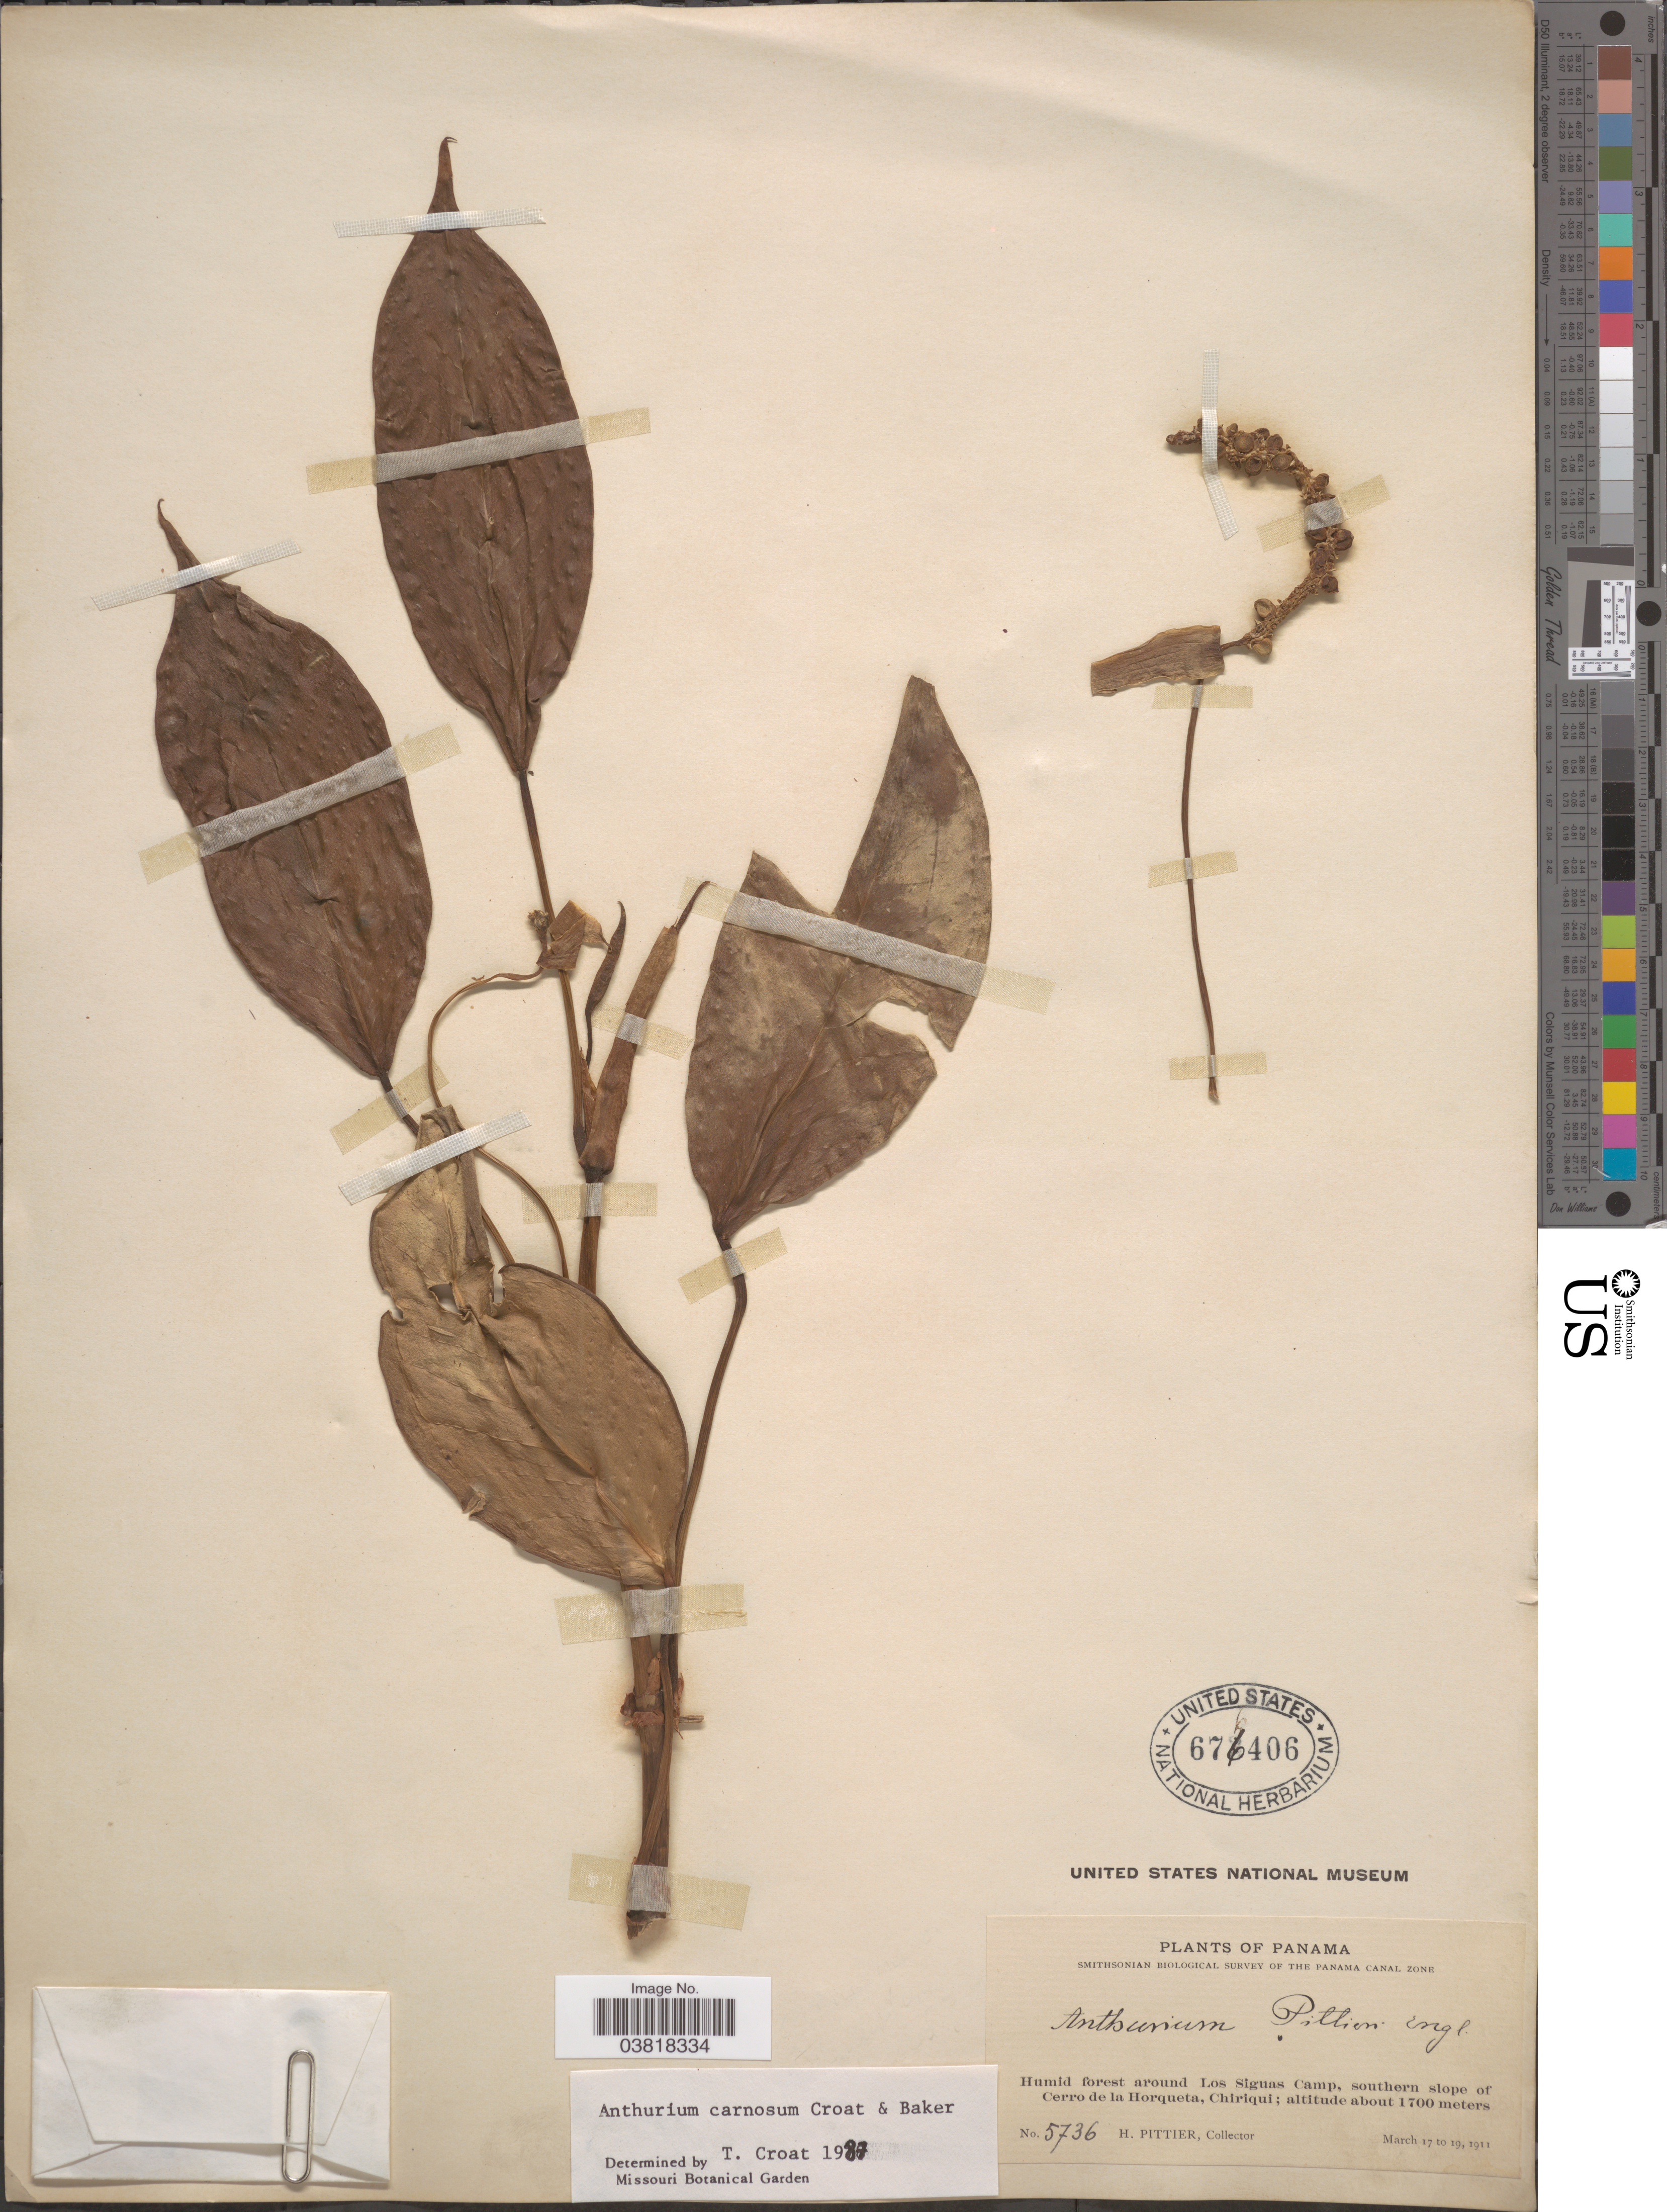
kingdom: Plantae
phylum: Tracheophyta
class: Liliopsida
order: Alismatales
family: Araceae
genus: Anthurium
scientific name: Anthurium carnosum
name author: Croat & R.A. Baker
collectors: H. F. Pittier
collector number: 5736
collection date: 1911-03-17/1911-03-19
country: Panama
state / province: Chiriqui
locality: Humid forest around Los Siguas Camp, southern slope of Cerro de la Horqueta.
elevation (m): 1700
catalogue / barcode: US 676406